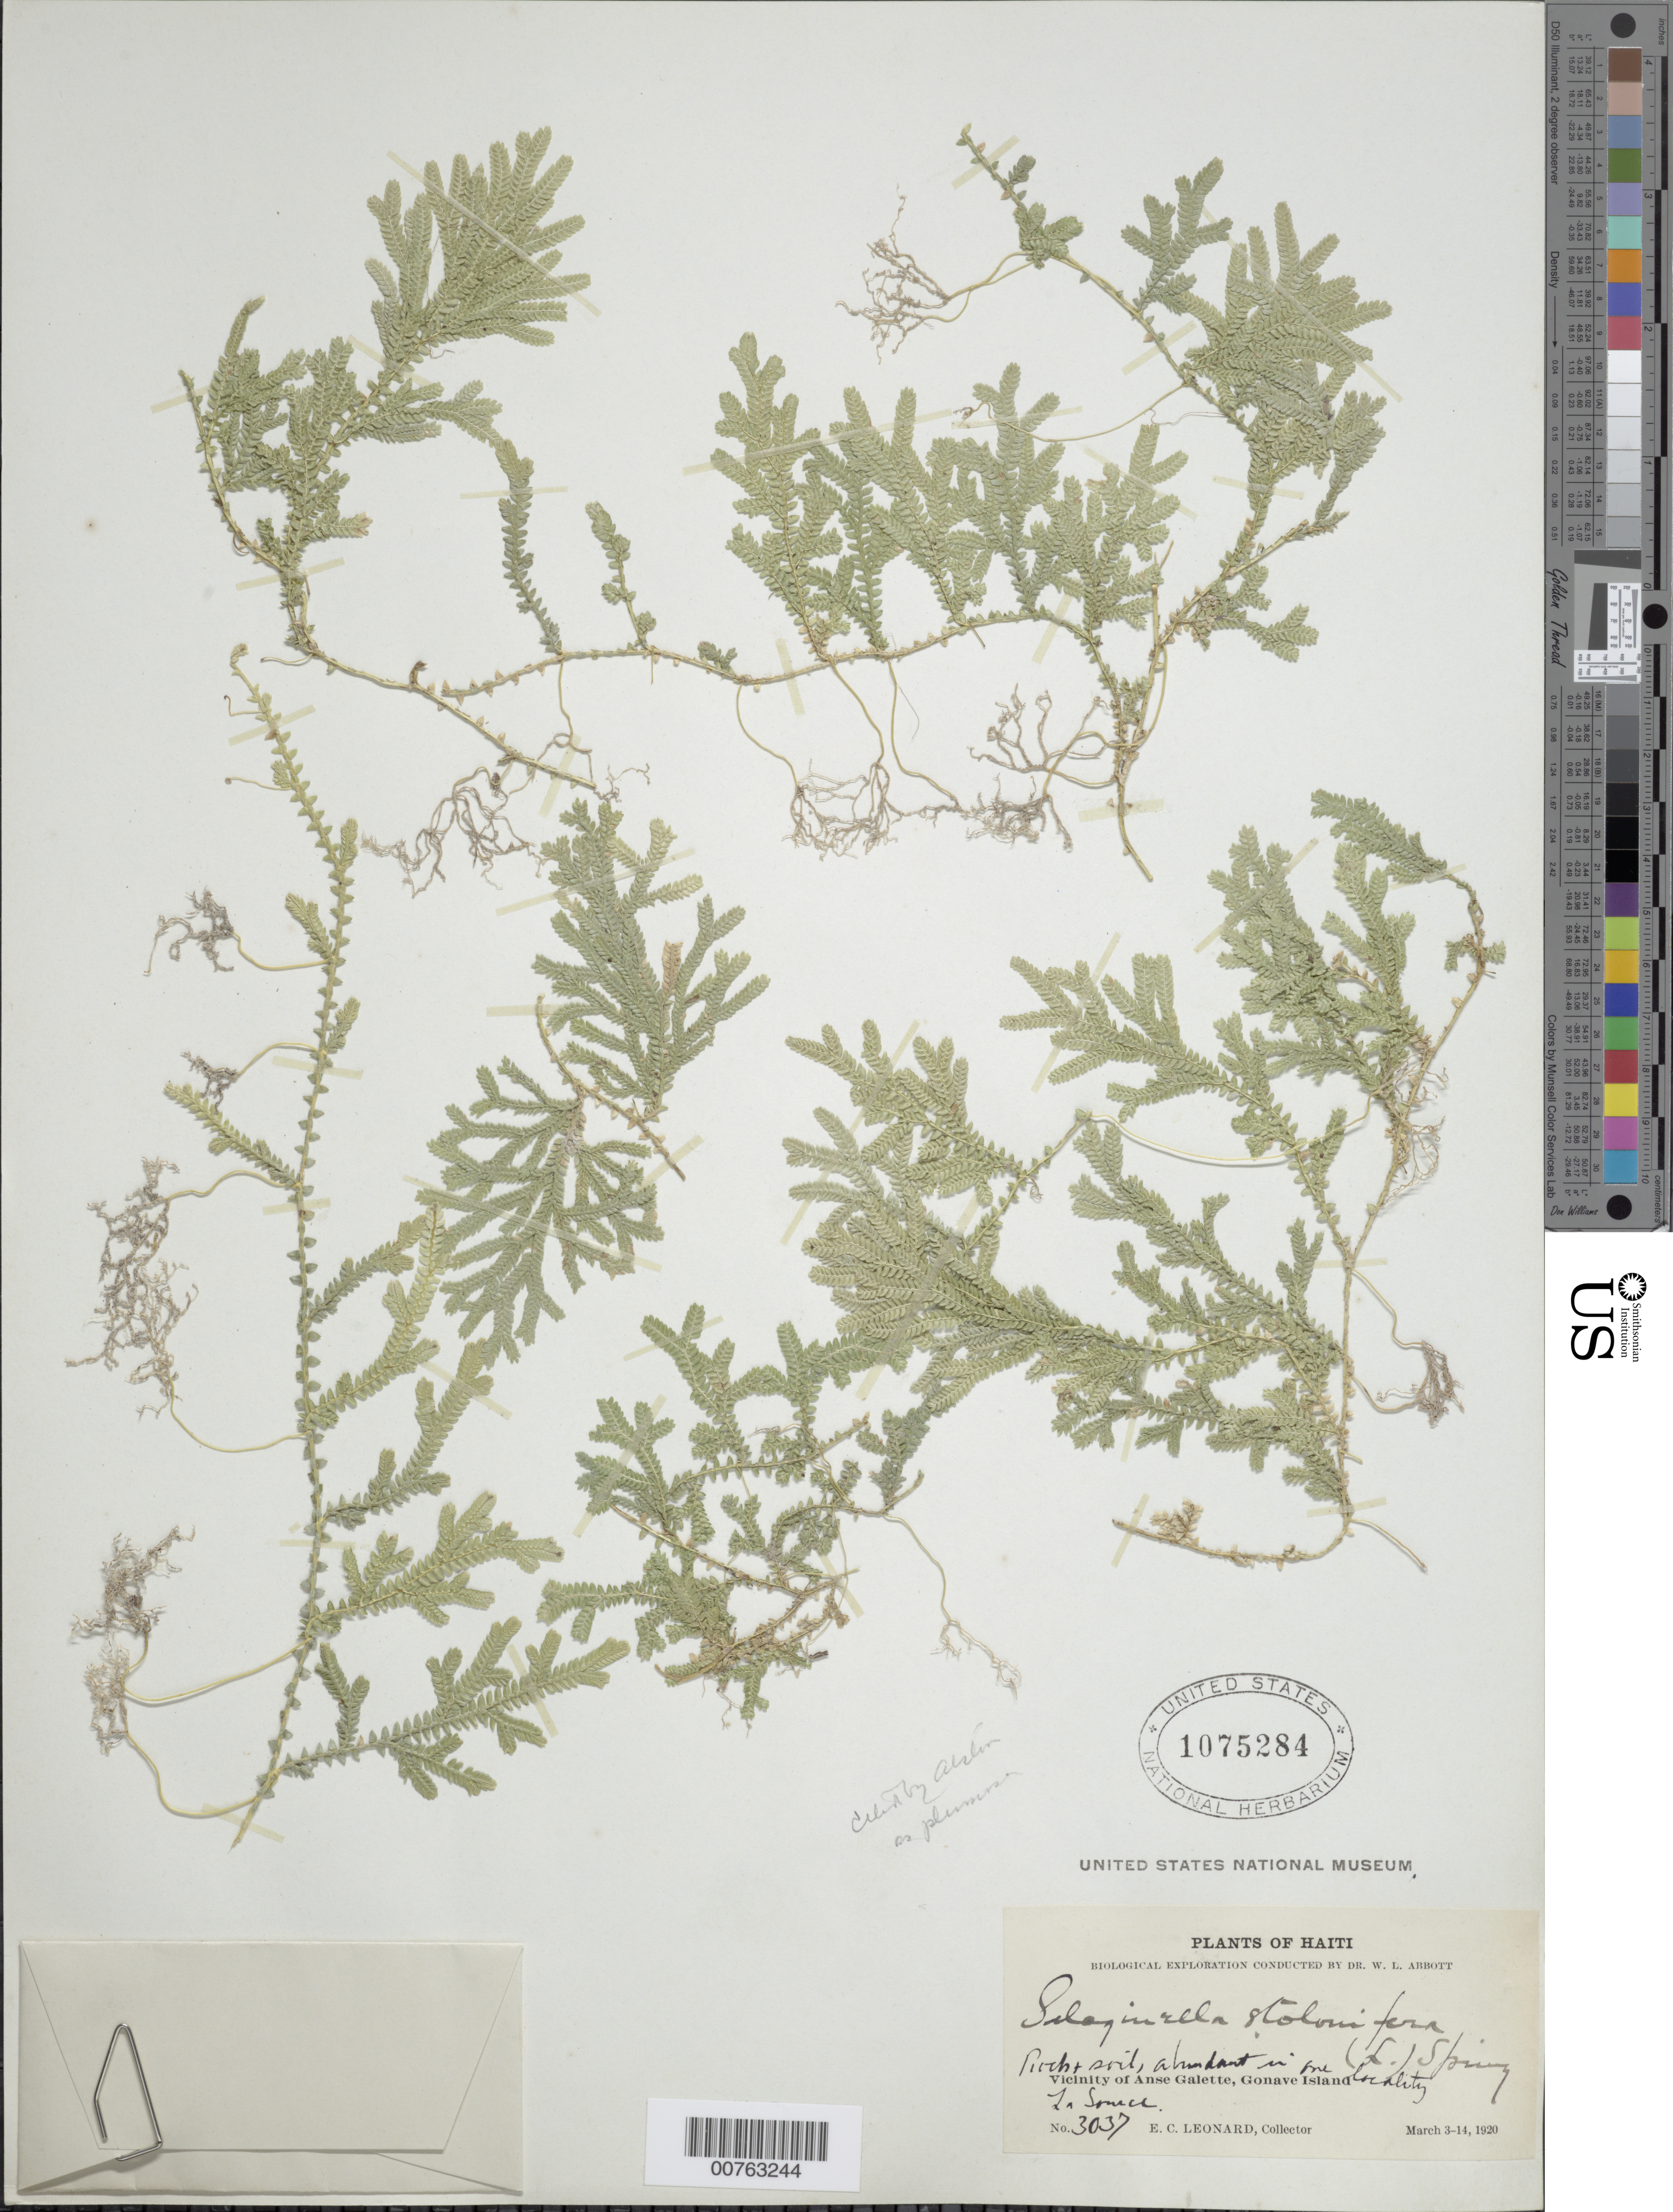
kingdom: Plantae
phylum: Tracheophyta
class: Lycopodiopsida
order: Selaginellales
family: Selaginellaceae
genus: Selaginella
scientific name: Selaginella plumosa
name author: (L.) C. Presl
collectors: E. C. Leonard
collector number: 3037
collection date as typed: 03 Mar 1920 to 14 Mar 1920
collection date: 1920-03-03/1920-03-14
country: Haiti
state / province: Ouest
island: Hispaniola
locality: Vicinity of Anse Galette, Gonave Island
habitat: Rich soil, abundant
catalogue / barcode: US 1075284